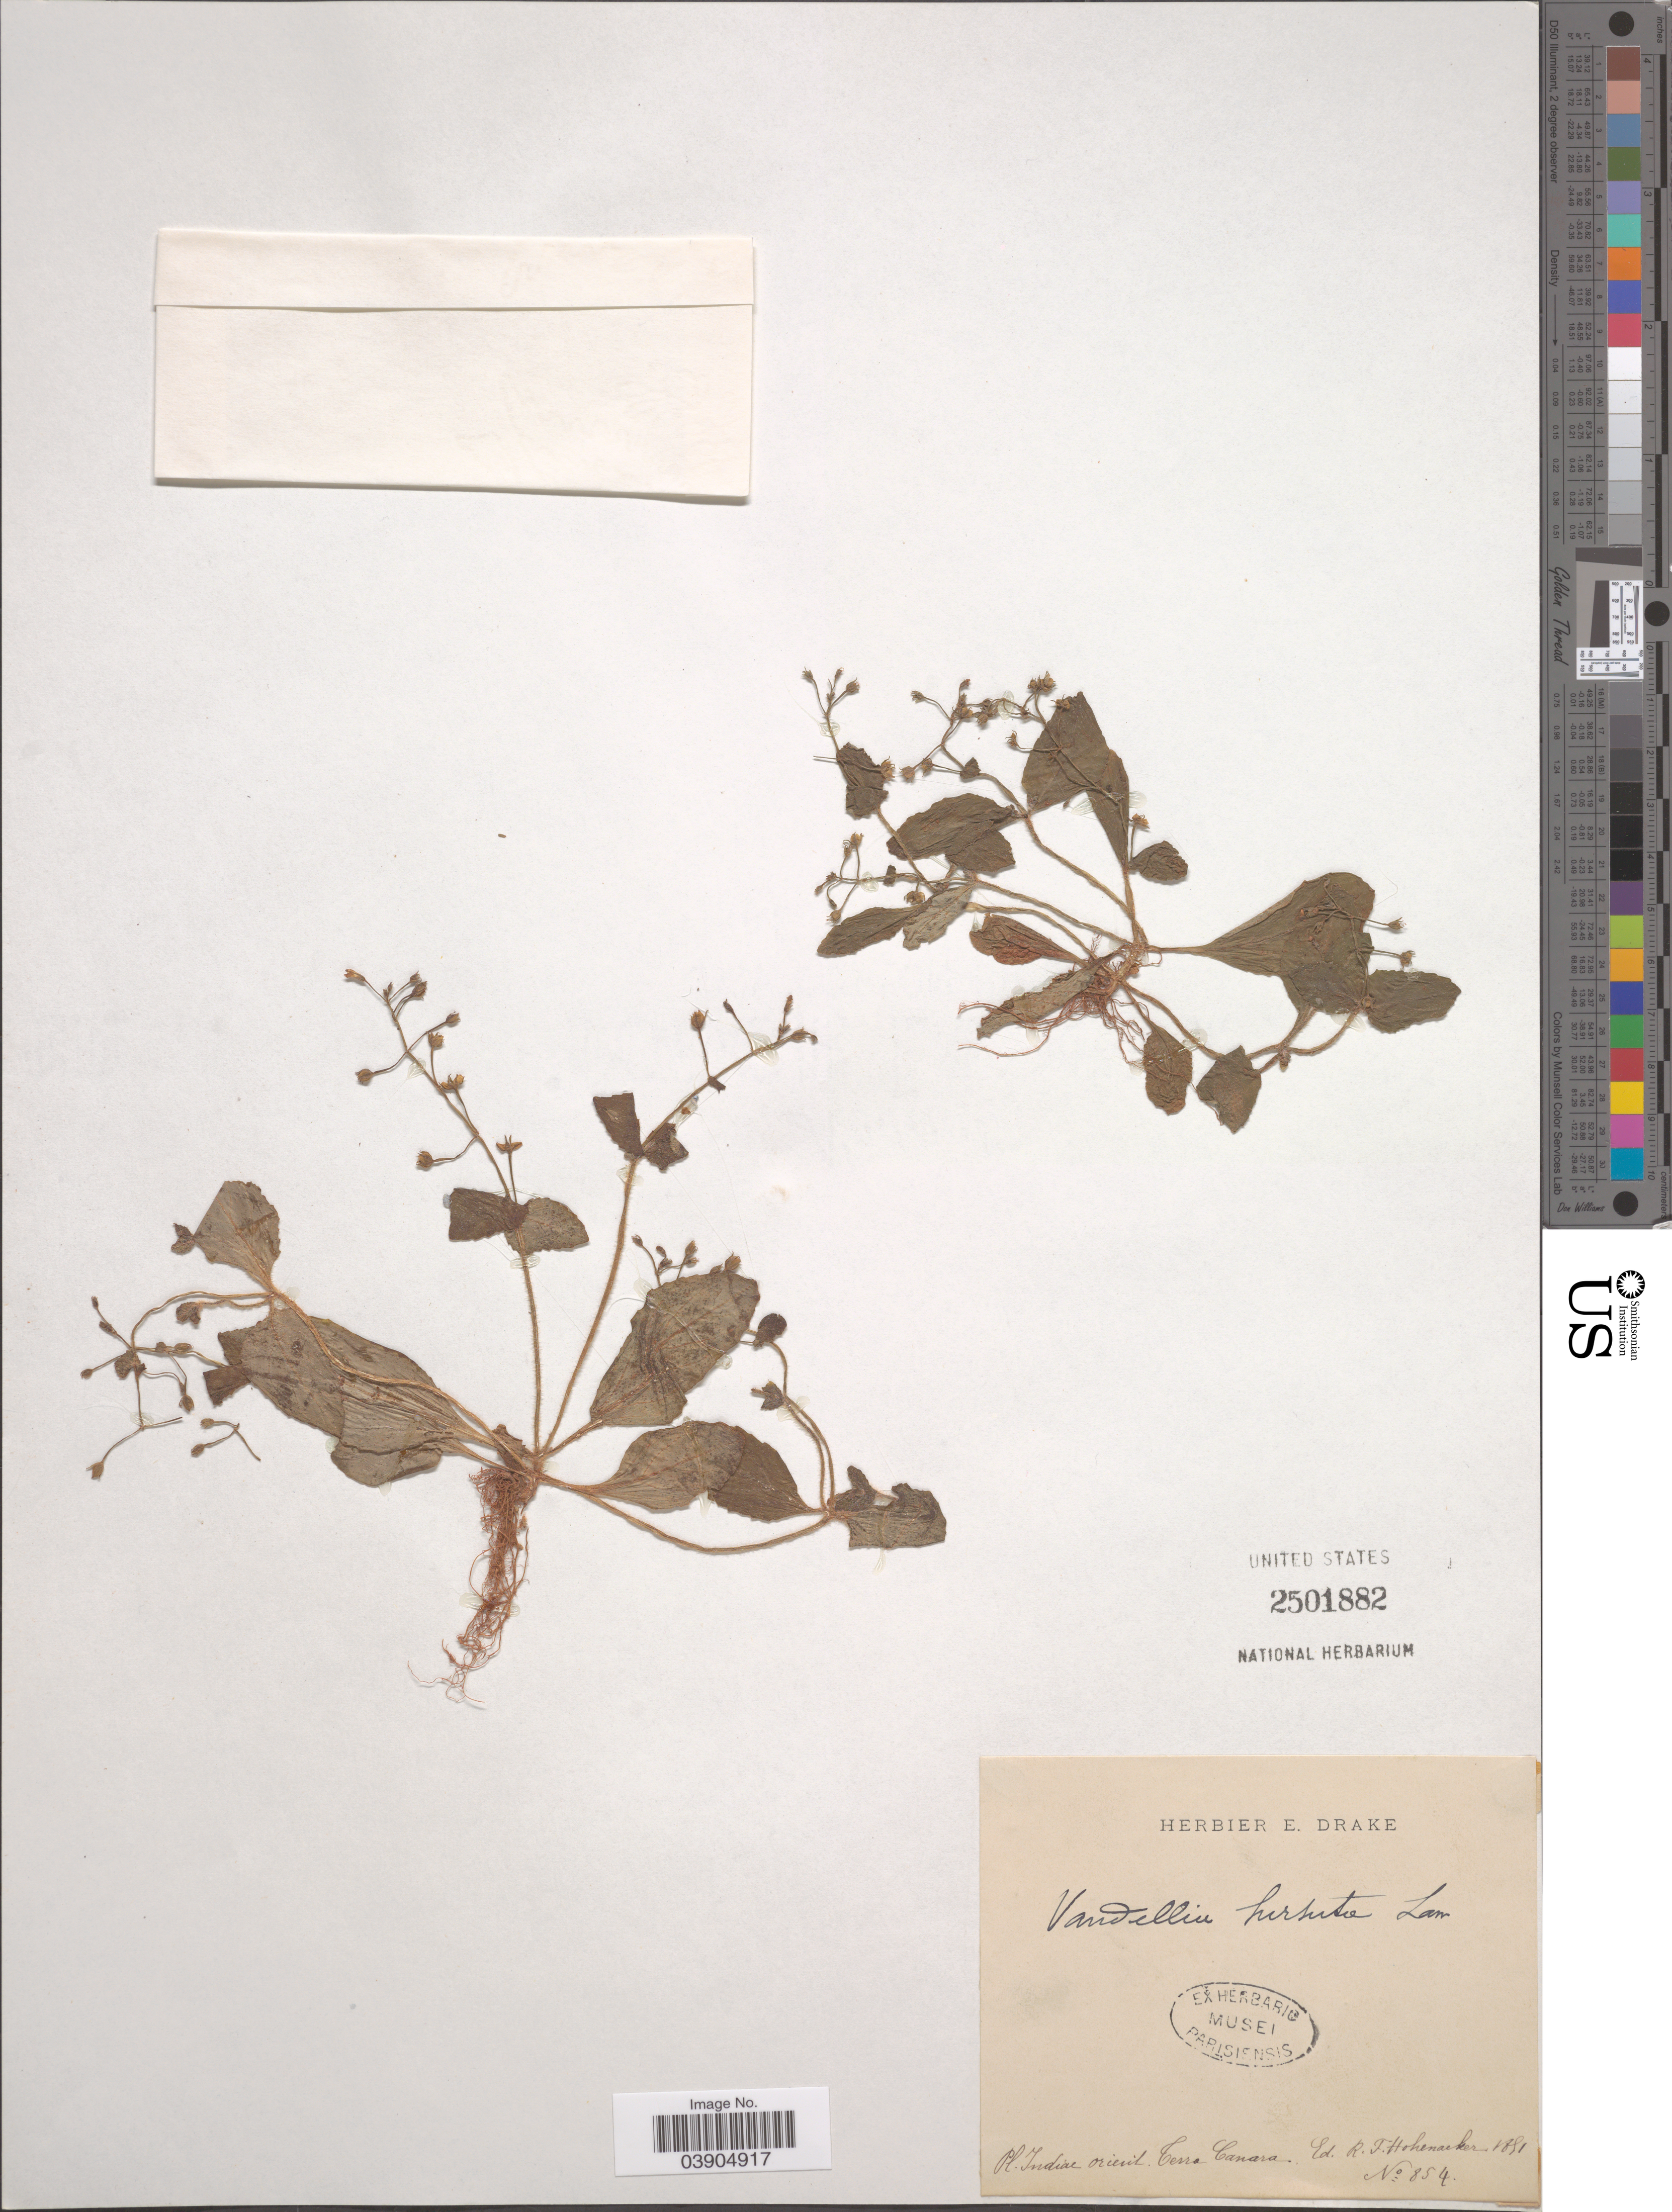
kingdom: Plantae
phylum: Tracheophyta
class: Magnoliopsida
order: Lamiales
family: Linderniaceae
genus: Vandellia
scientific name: Vandellia hirsuta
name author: Benth.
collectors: R. F. Hohenacker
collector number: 854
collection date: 1891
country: India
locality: Indiae orient. Cerro Canara.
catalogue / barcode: US 2501882